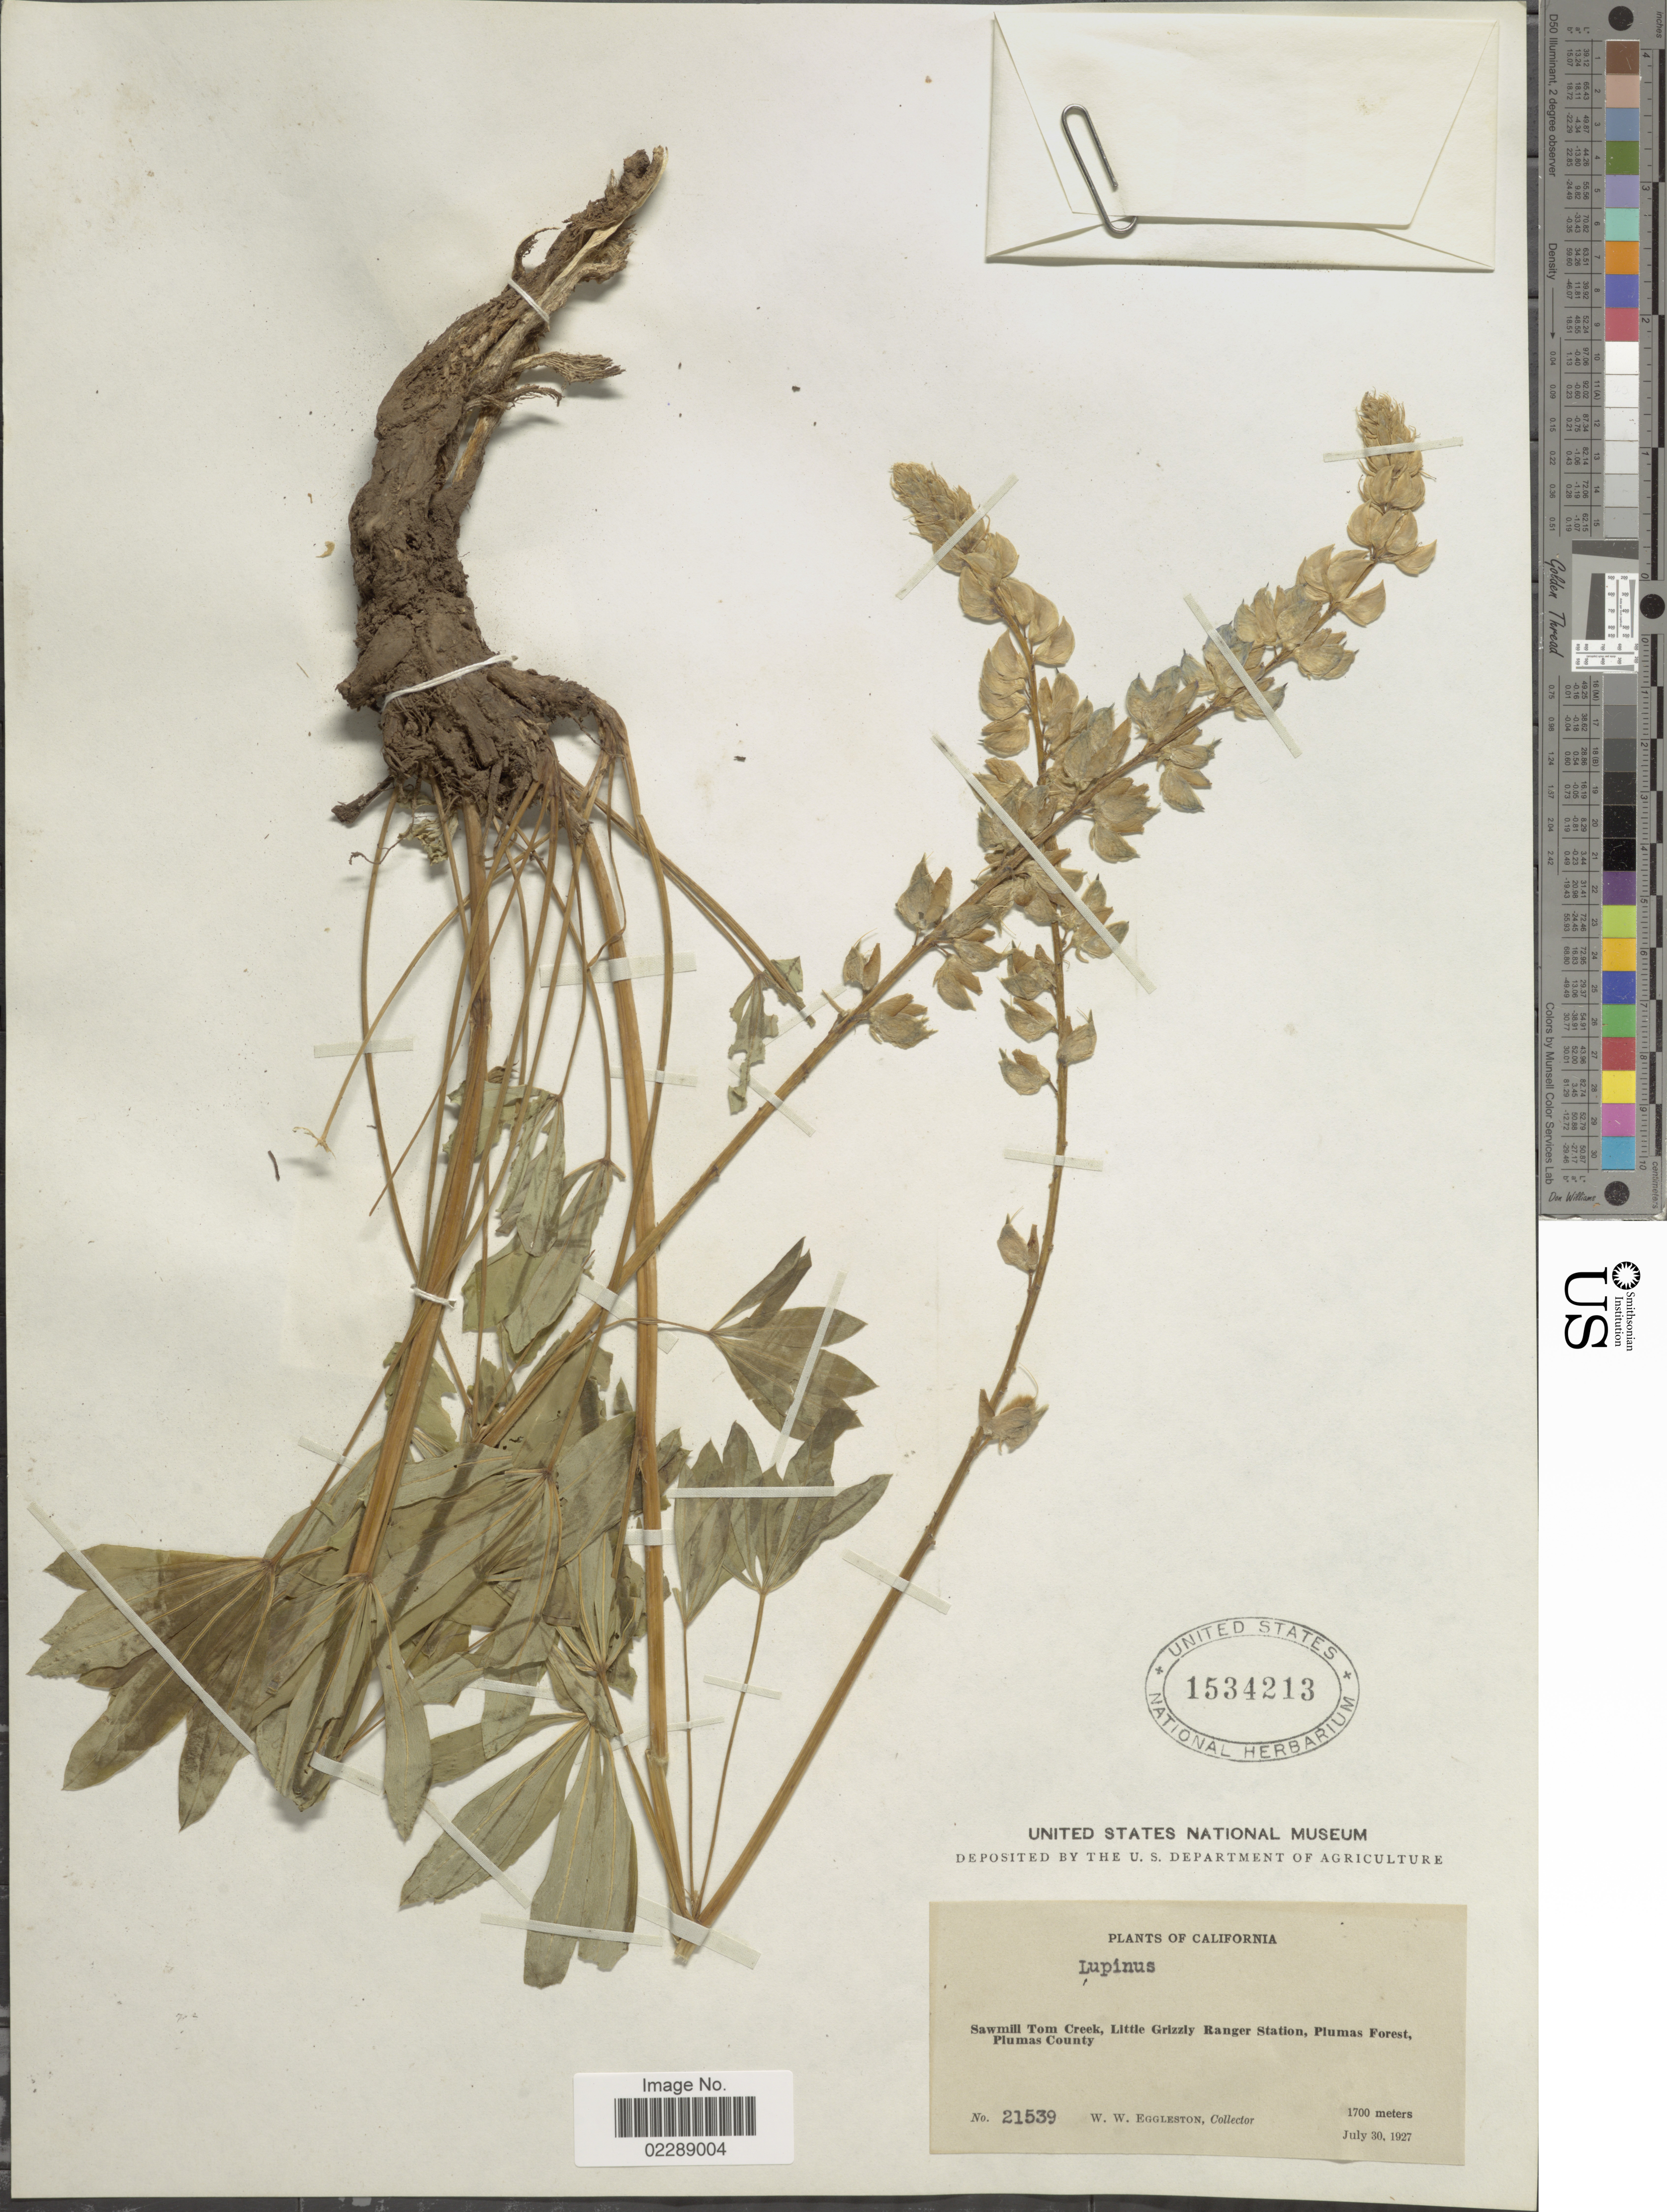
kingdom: Plantae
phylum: Tracheophyta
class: Magnoliopsida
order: Fabales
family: Fabaceae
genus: Lupinus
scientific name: Lupinus sp.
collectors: W. W. Eggleston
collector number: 21539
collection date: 1927-07-30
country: United States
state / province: California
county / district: Plumas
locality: Sawmill Tom Creek, Little Grizzly Ranger Station, Plumas Forest, Plumas County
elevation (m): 1700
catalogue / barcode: US 1534213